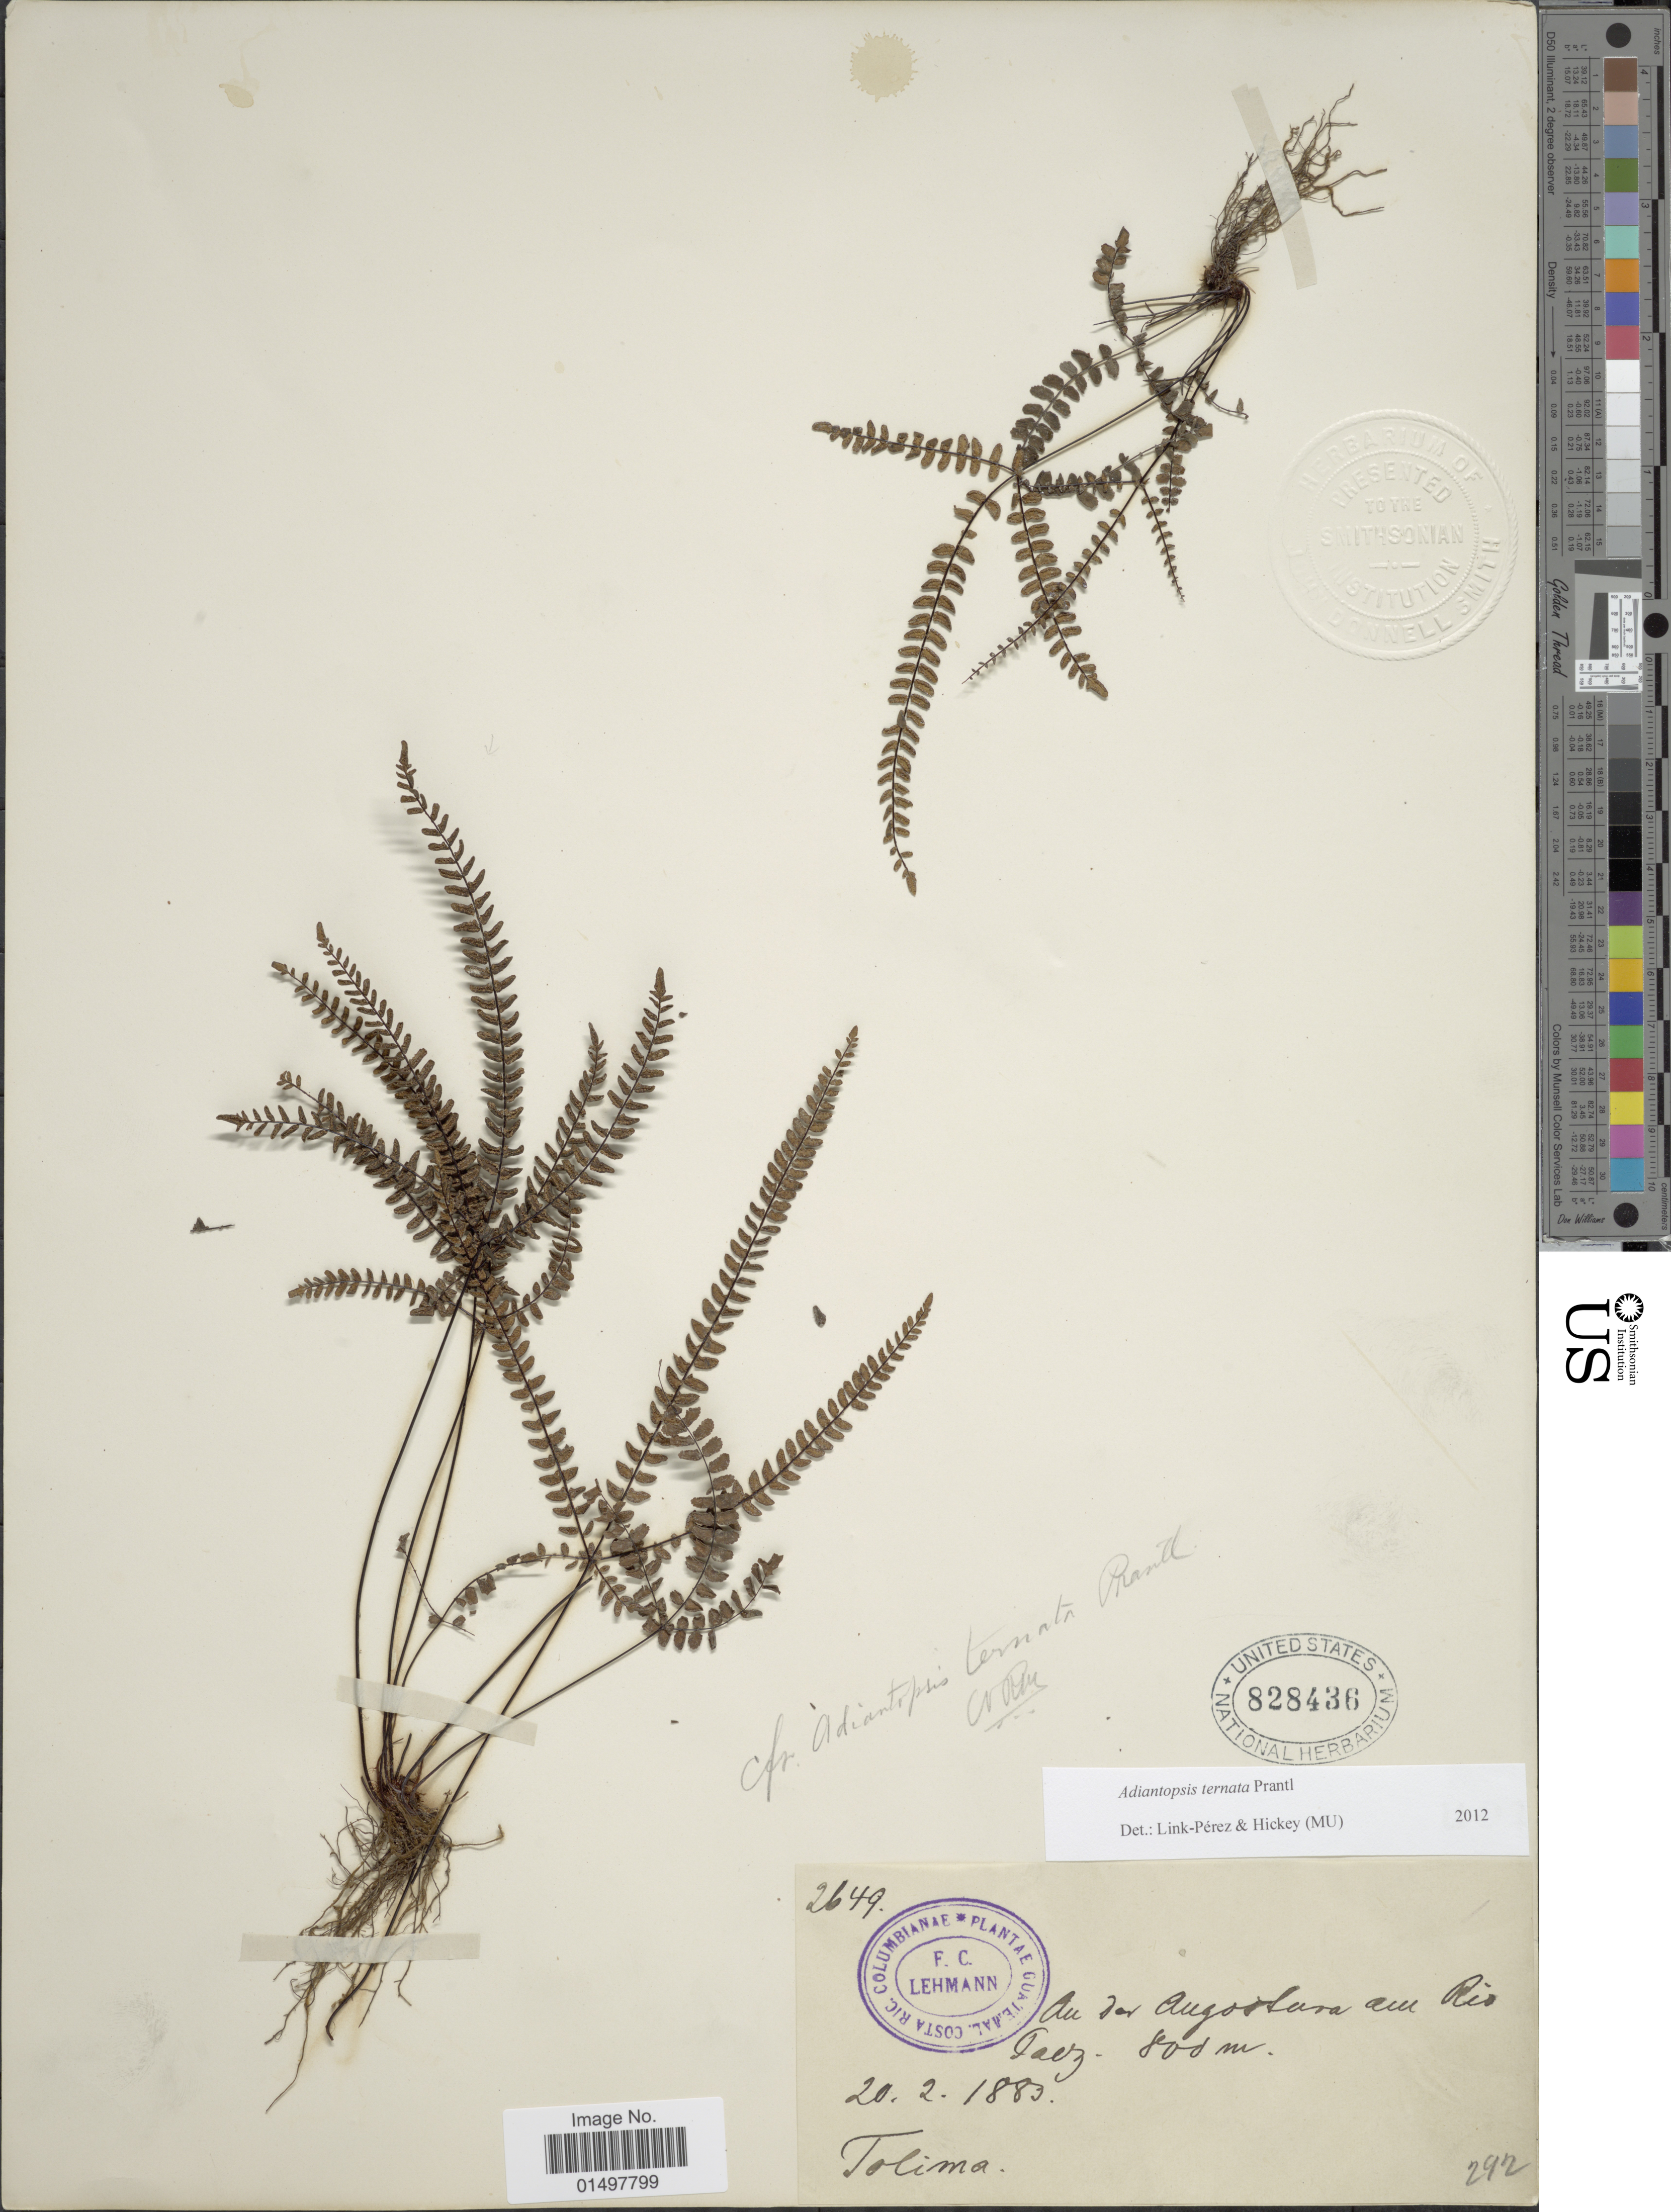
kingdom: Plantae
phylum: Tracheophyta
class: Polypodiopsida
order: Polypodiales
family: Pteridaceae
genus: Adiantopsis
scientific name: Adiantopsis ternata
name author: Prantl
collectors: F. C. Lehmann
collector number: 2649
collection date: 1883-02-20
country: Colombia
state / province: Tolima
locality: Am der Augostara am Rio Taez.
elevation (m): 800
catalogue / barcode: US 828436